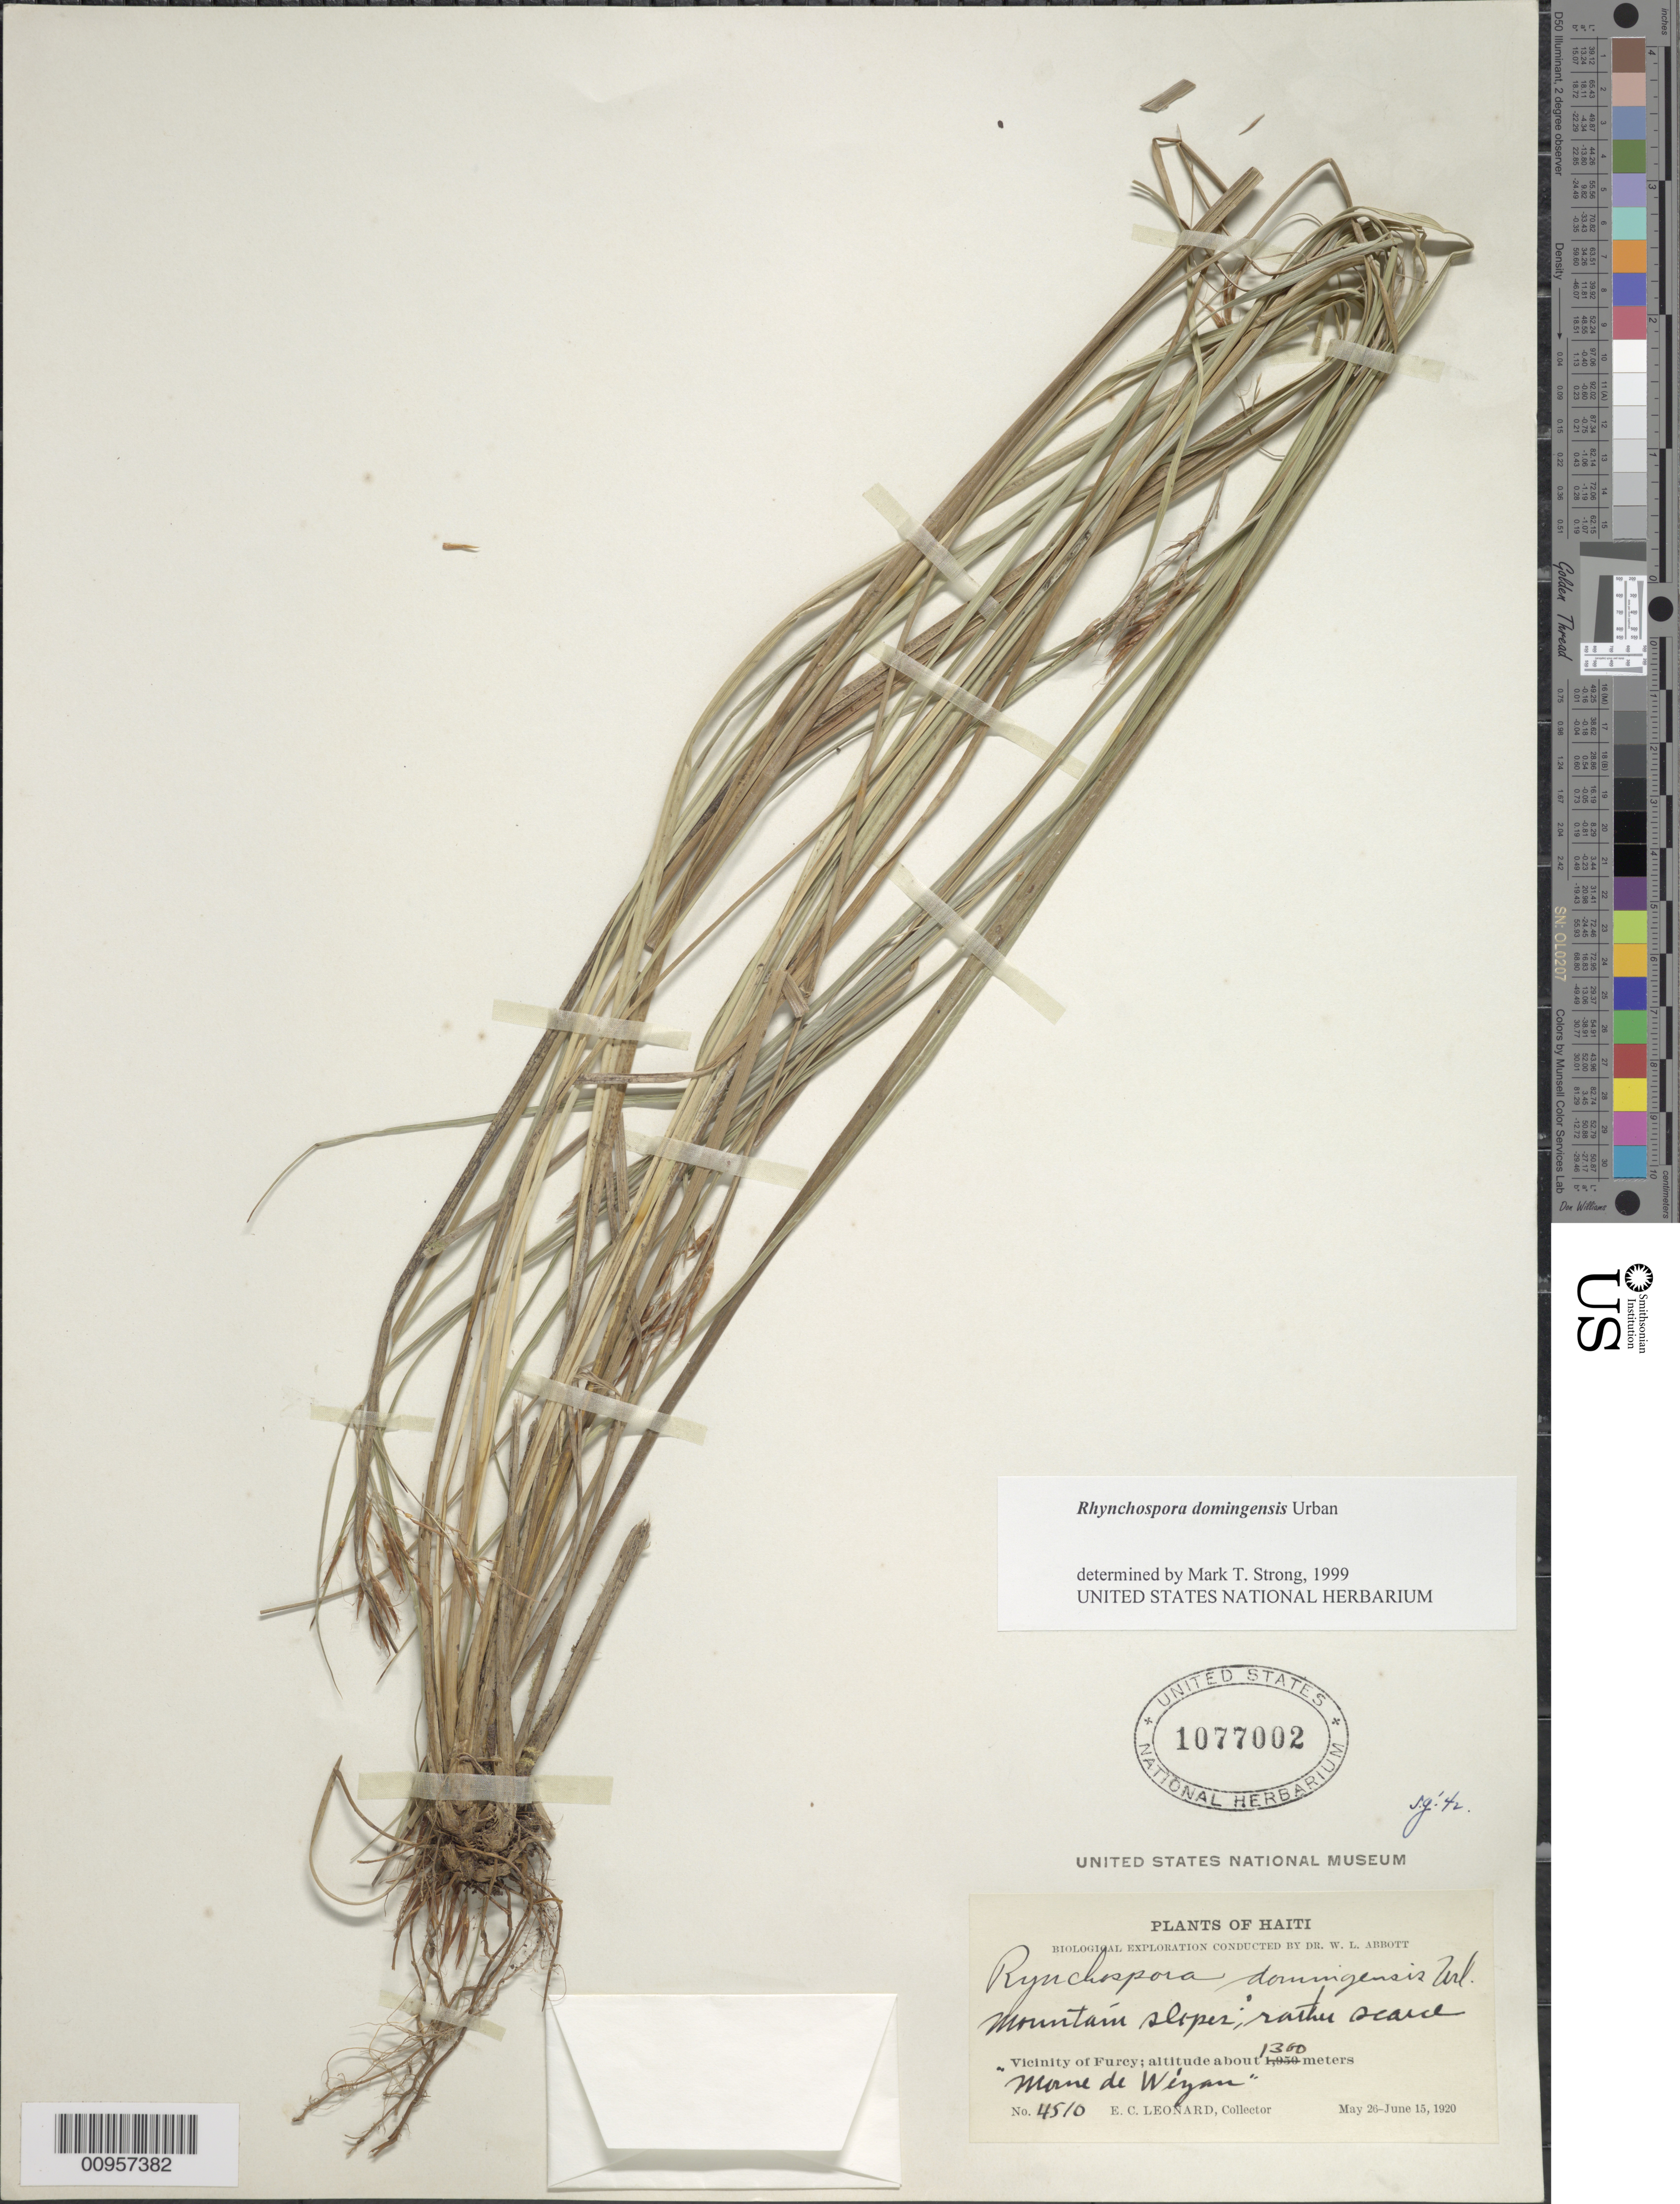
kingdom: Plantae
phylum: Tracheophyta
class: Liliopsida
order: Poales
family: Cyperaceae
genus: Rhynchospora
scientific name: Rhynchospora domingensis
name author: Urb.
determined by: Strong, M. T., (US), Smithsonian Institution - National Museum of Natural History (UNITED STATES)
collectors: E. C. Leonard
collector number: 4510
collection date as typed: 26 May 1920 to 15 Jun 1920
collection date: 1920-05-26/1920-06-15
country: Haiti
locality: Vicinity of Furcy, Morne de Wizan, mountain slopes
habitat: Mountain slopes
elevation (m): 1300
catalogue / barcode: US 1077002